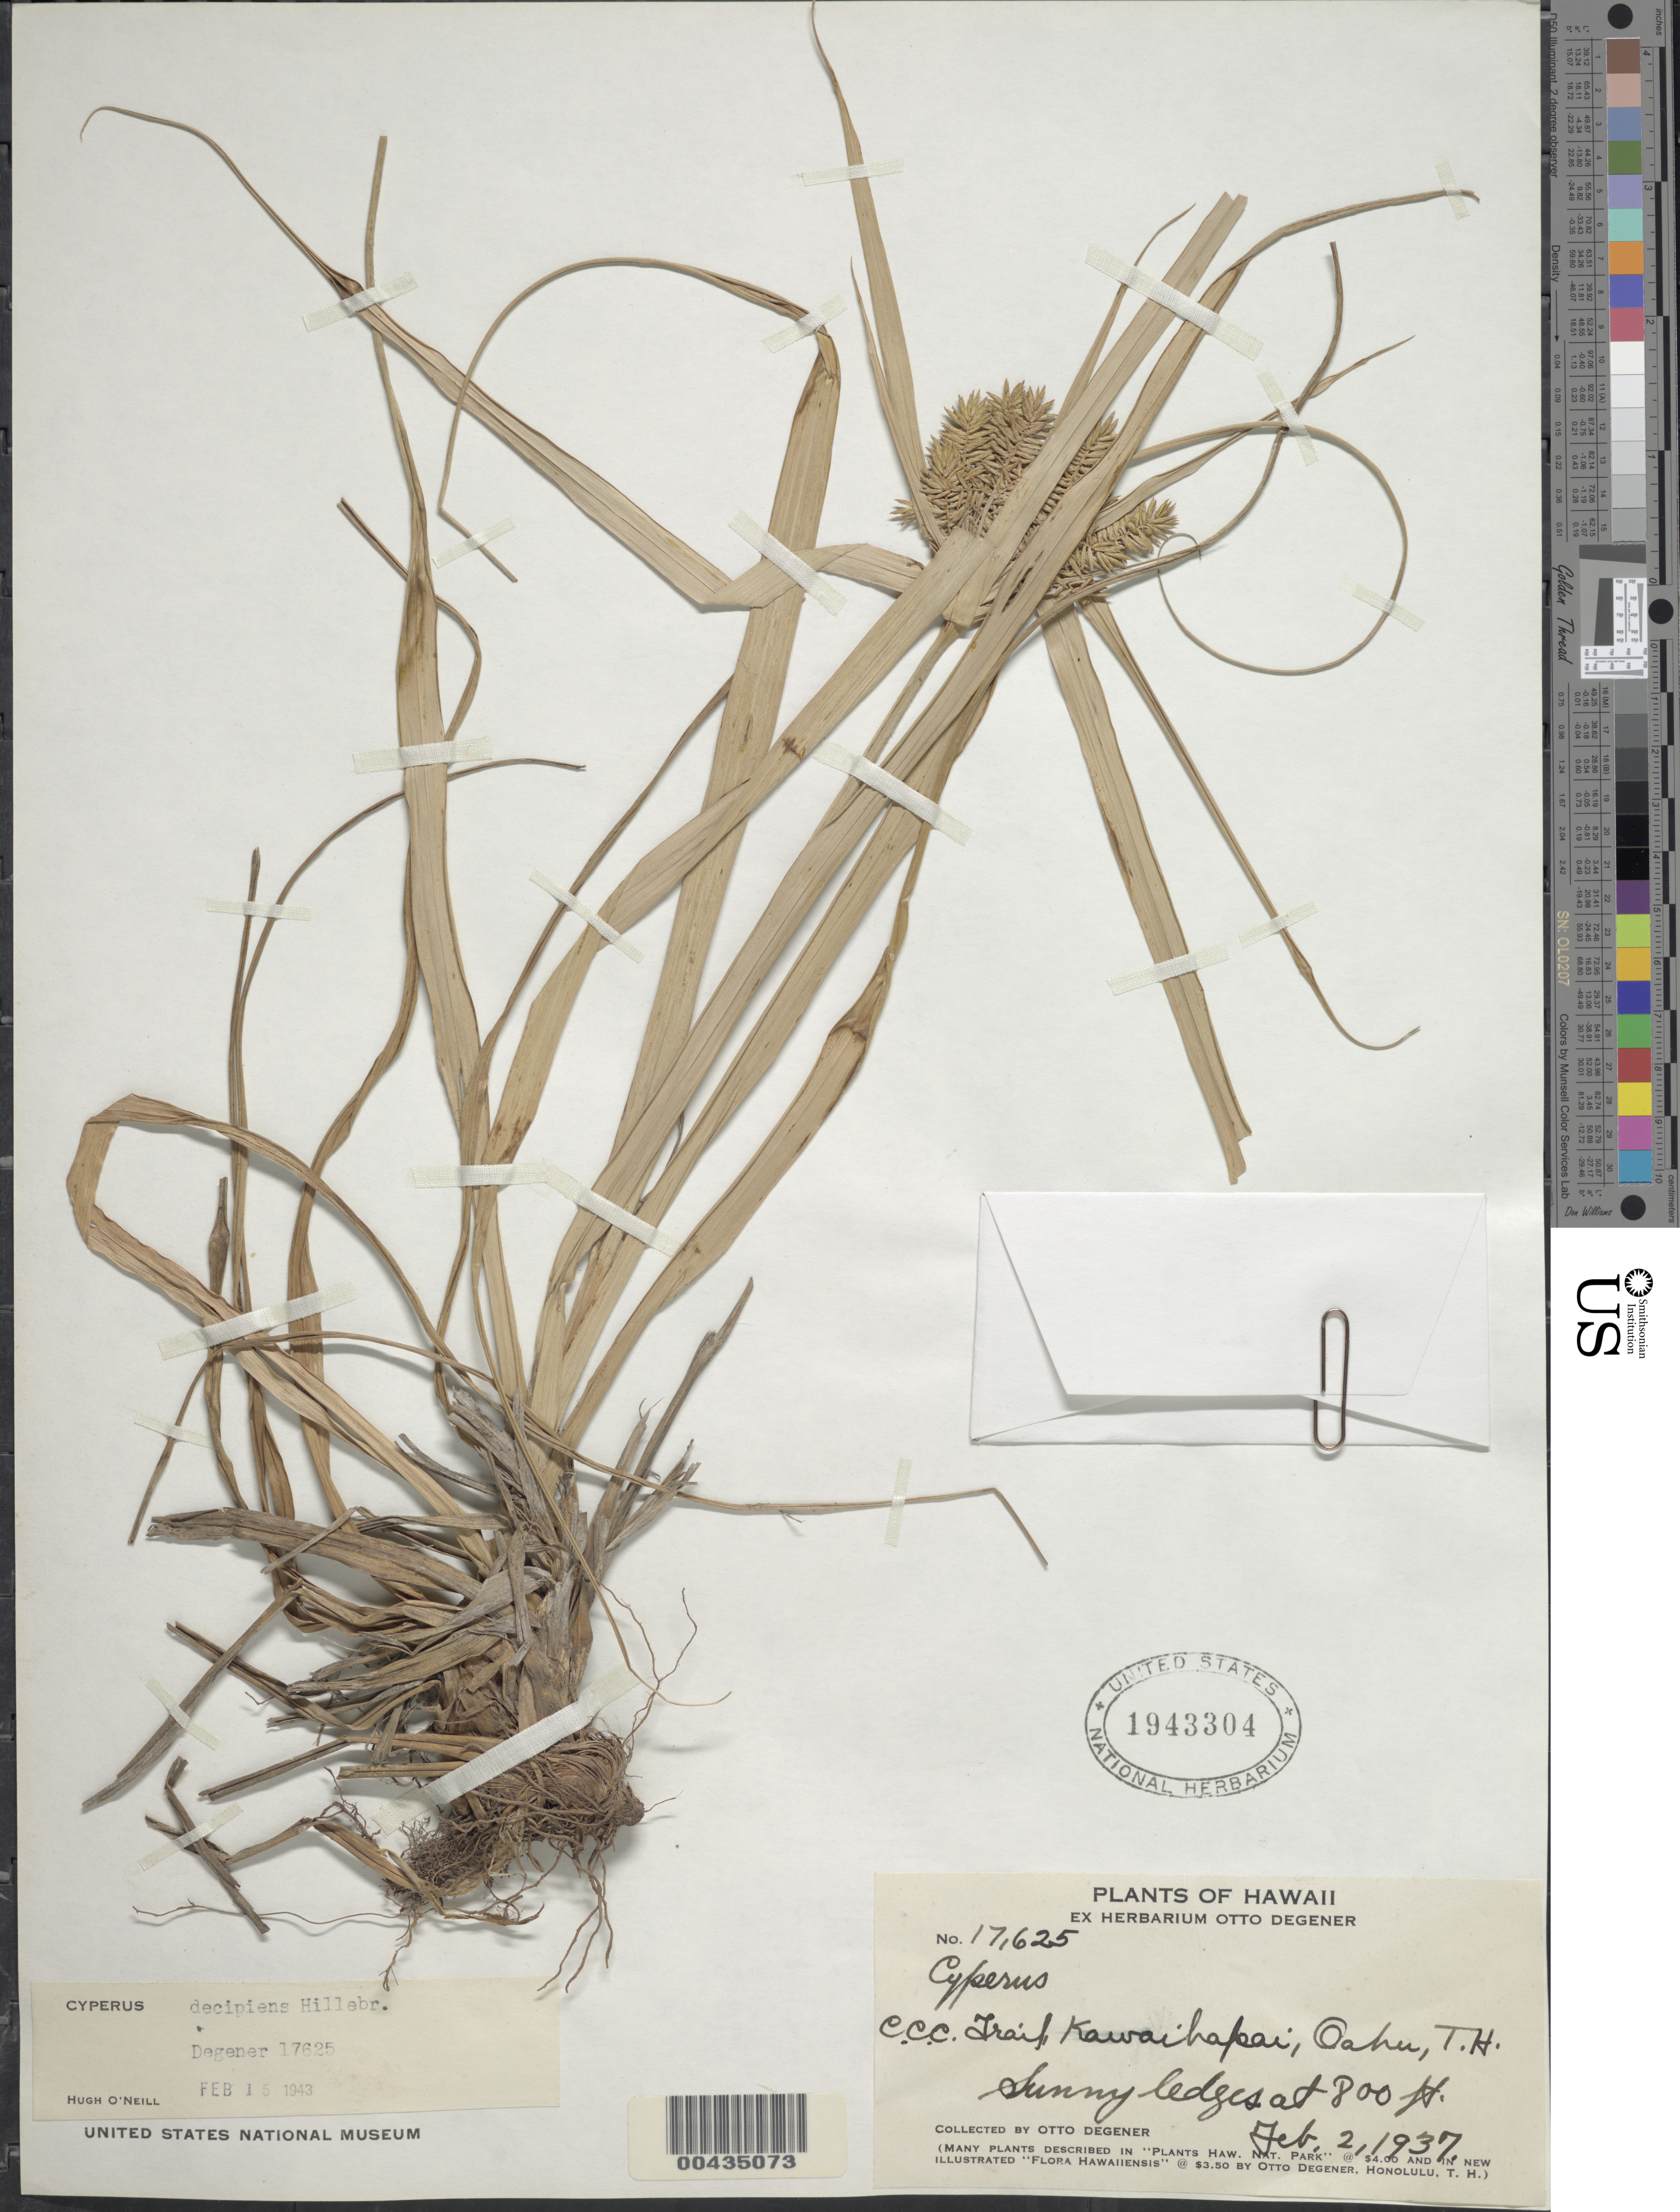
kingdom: Plantae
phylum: Tracheophyta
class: Liliopsida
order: Poales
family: Cyperaceae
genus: Cyperus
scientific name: Cyperus hillebrandii var. decipiens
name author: (Hillebr.) Kük.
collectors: O. Degener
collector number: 17625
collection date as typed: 2 Feb 1937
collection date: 1937-02-02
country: United States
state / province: Hawaii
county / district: Honolulu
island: Oahu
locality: C.C.C Trail, Kawaihapai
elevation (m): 244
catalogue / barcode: US 1943304